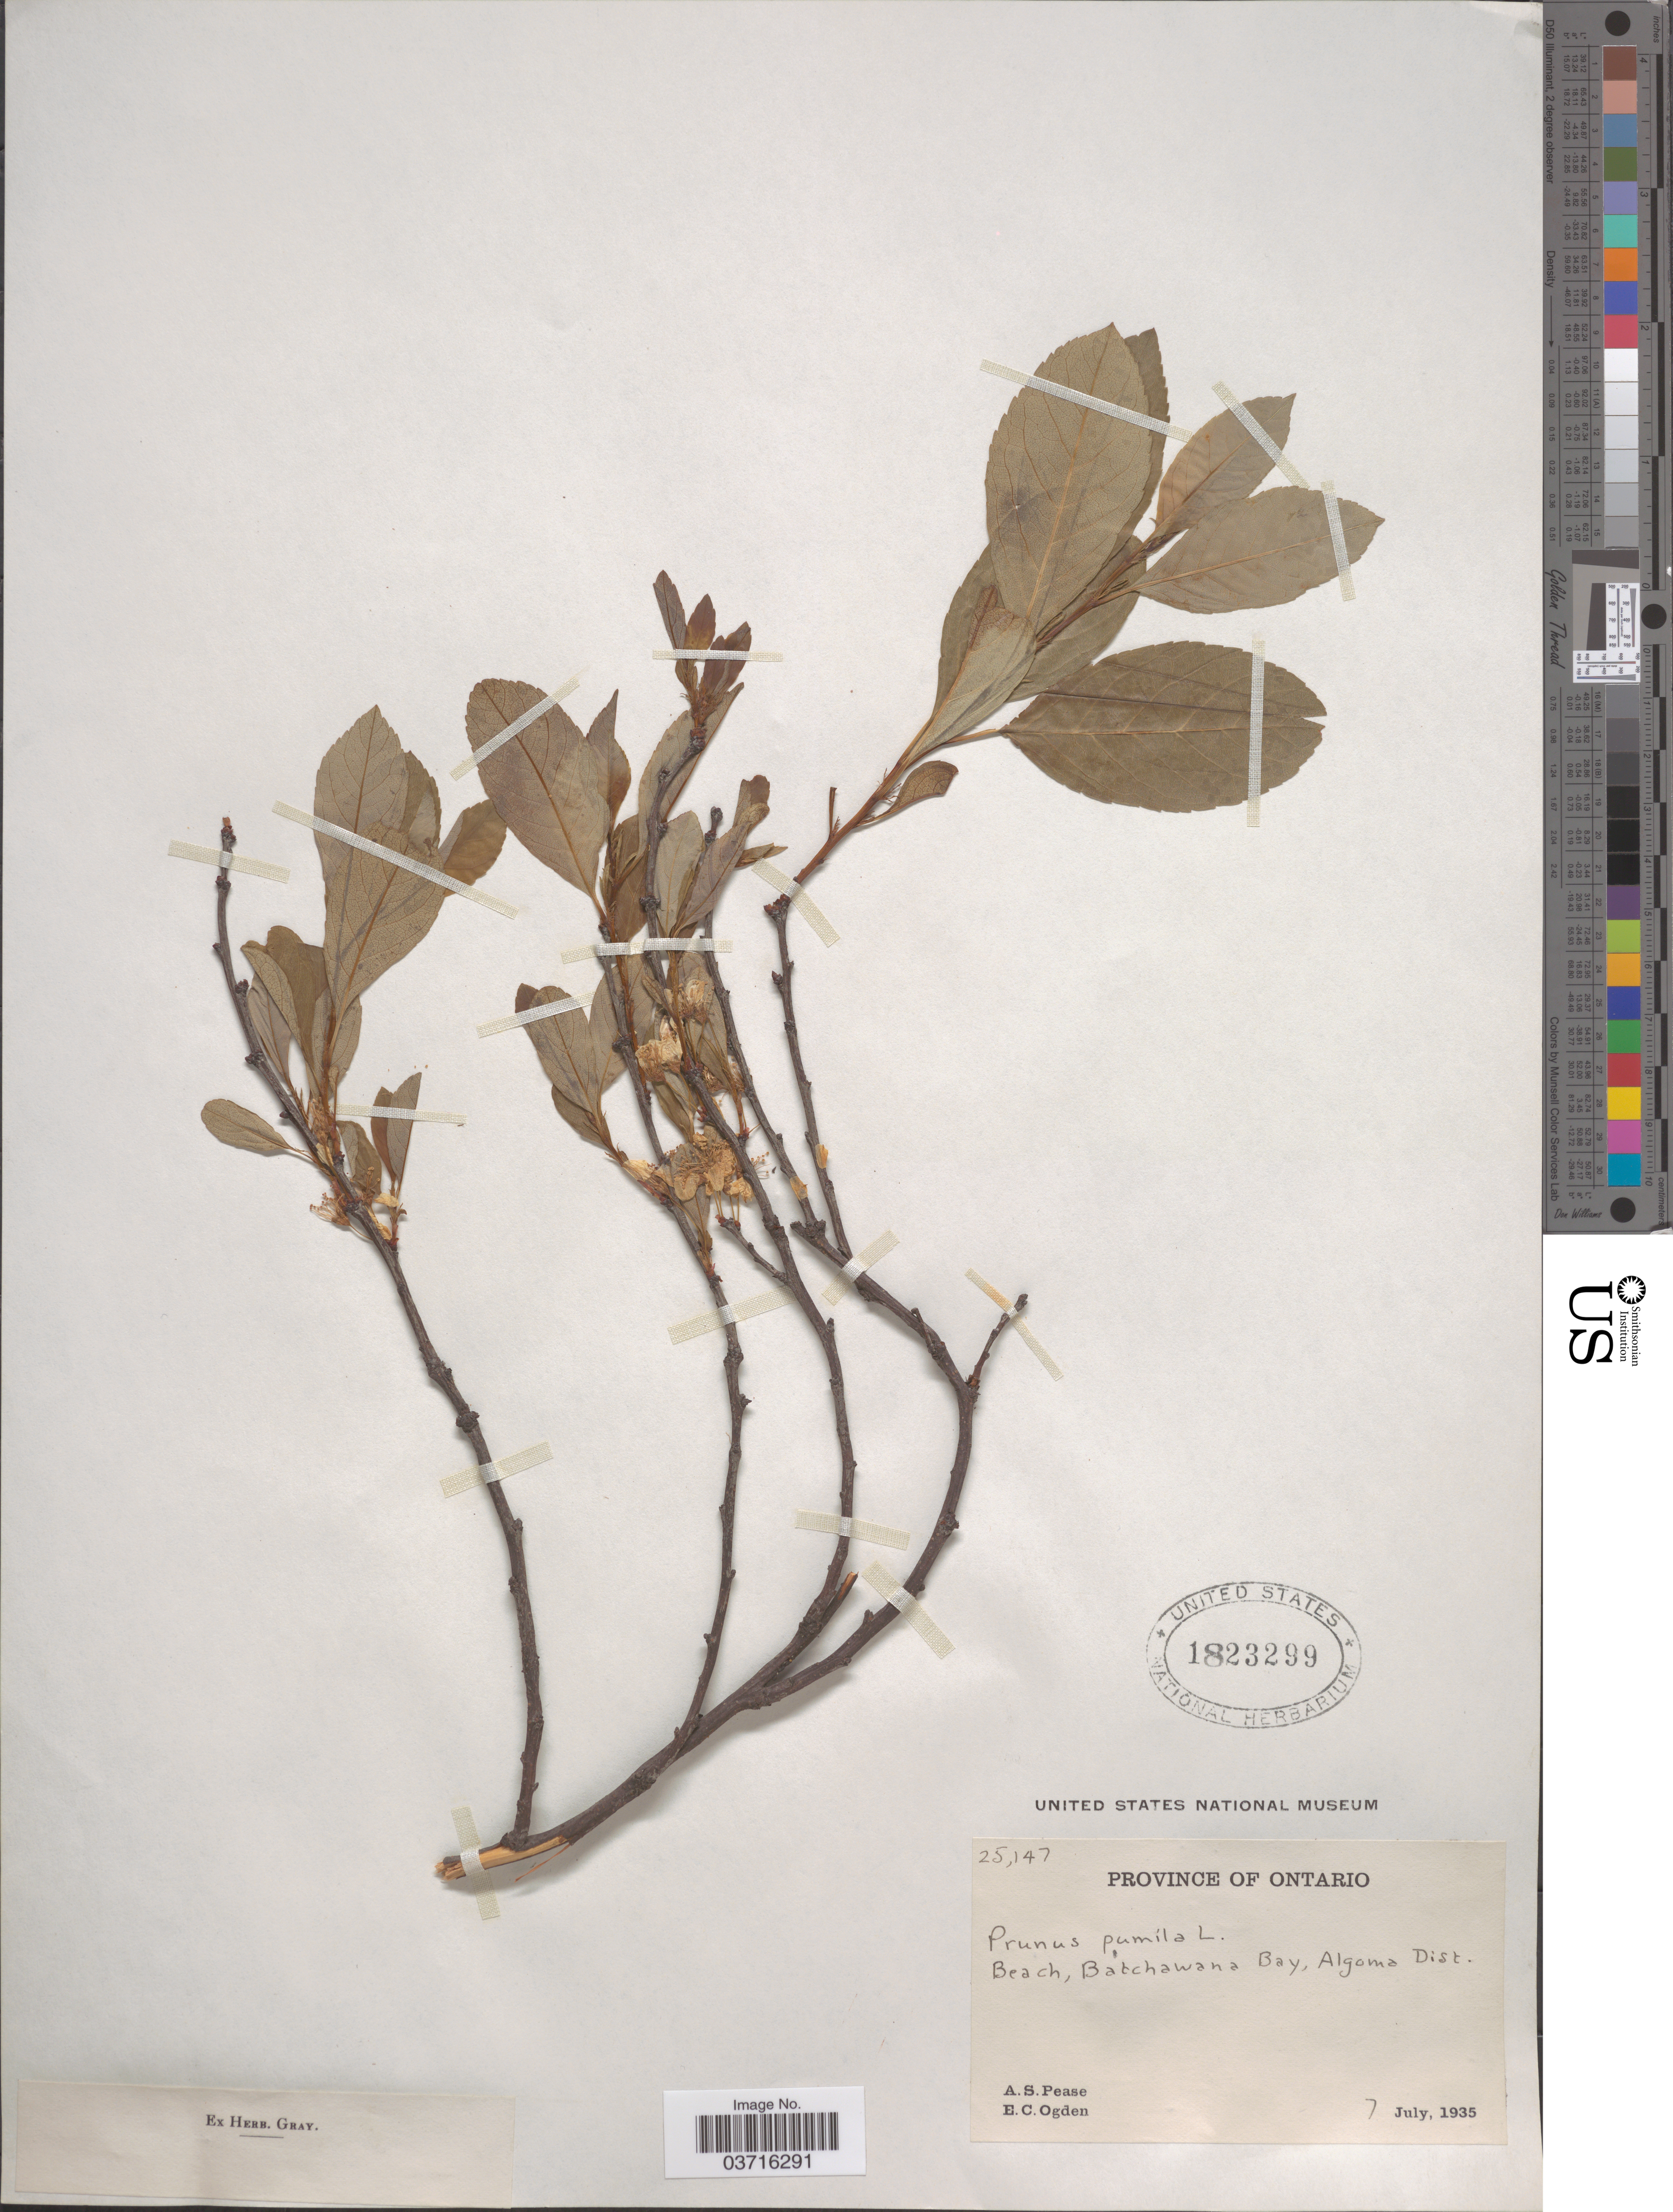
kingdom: Plantae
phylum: Tracheophyta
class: Magnoliopsida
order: Rosales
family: Rosaceae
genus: Prunus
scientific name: Prunus pumila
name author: L.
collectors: A. S. Pease & E. Ogden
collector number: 25147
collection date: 1935-07-07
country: Canada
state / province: Ontario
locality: Beach, Batchawana Bay, Algoma Dist.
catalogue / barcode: US 1823299